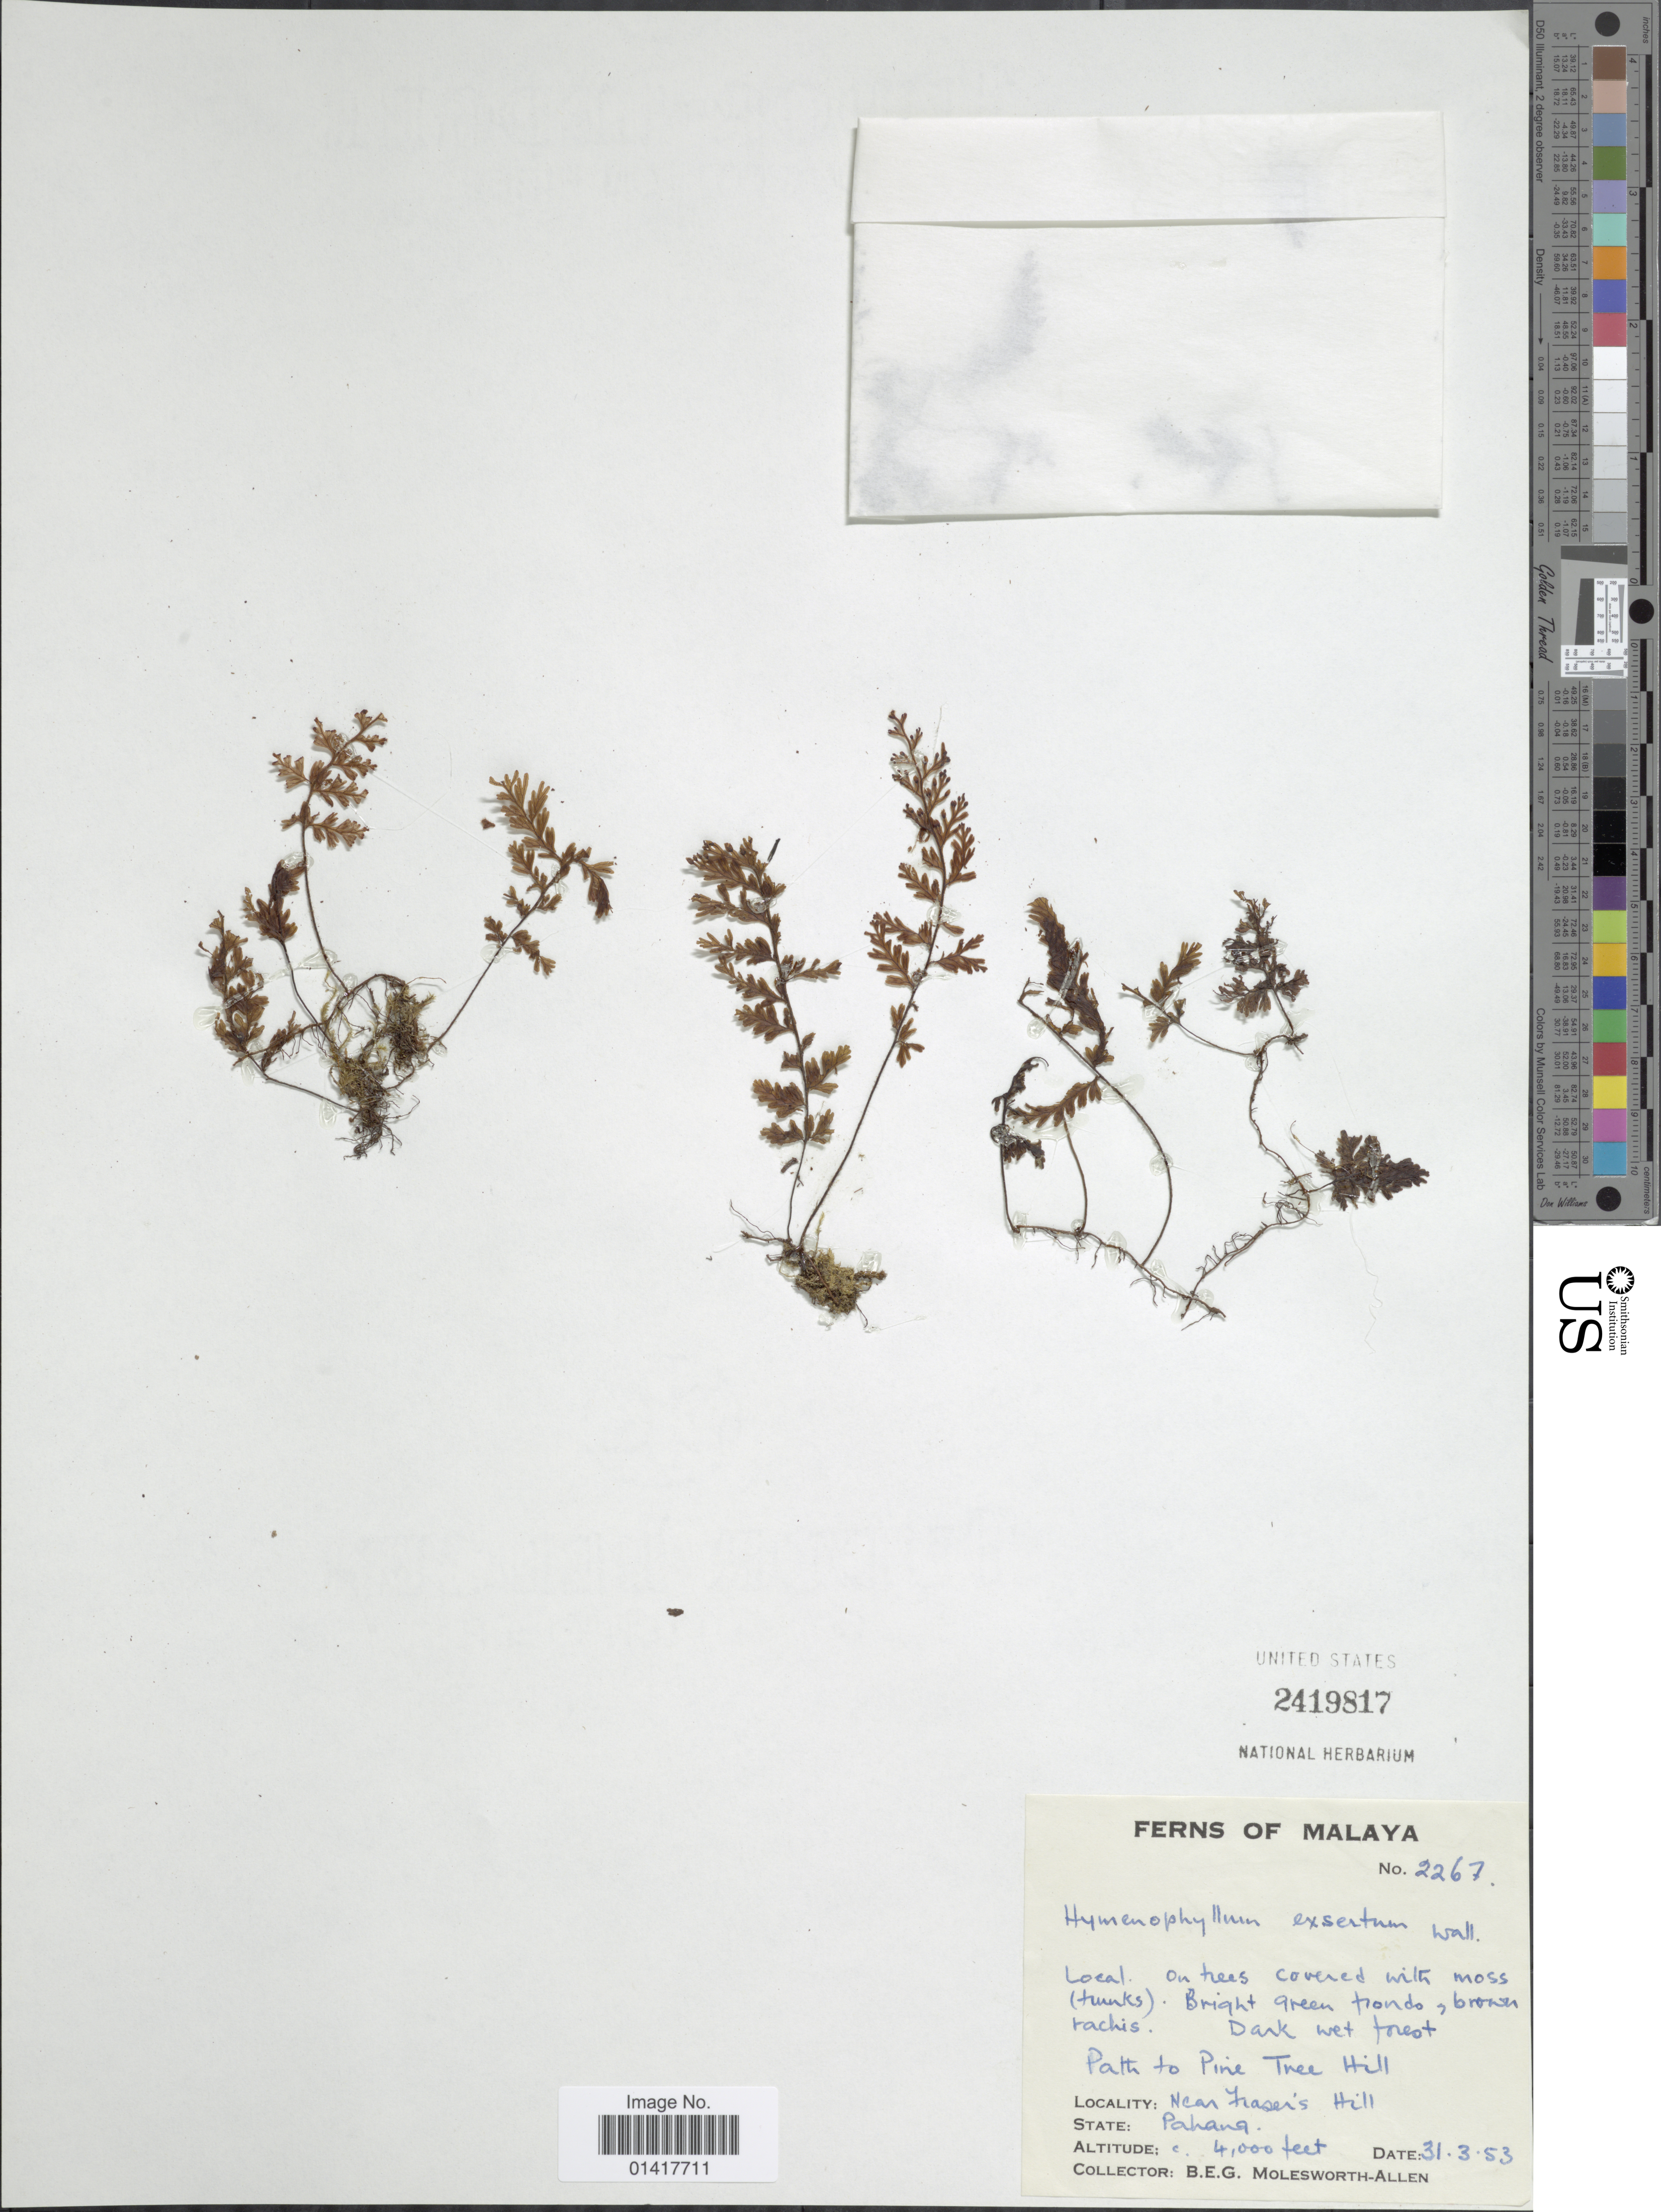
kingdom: Plantae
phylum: Tracheophyta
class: Polypodiopsida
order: Hymenophyllales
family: Hymenophyllaceae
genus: Hymenophyllum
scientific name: Hymenophyllum exsertum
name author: Wall. ex Hook.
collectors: B. E. G. Molesworth-Allen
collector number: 2267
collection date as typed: Transcribed d/m/y: 31/3/53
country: Malaysia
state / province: Pahang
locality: Near Fraser's Hill. Path to Pine Tree Hill. Malaya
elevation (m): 1219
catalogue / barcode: US 2419817